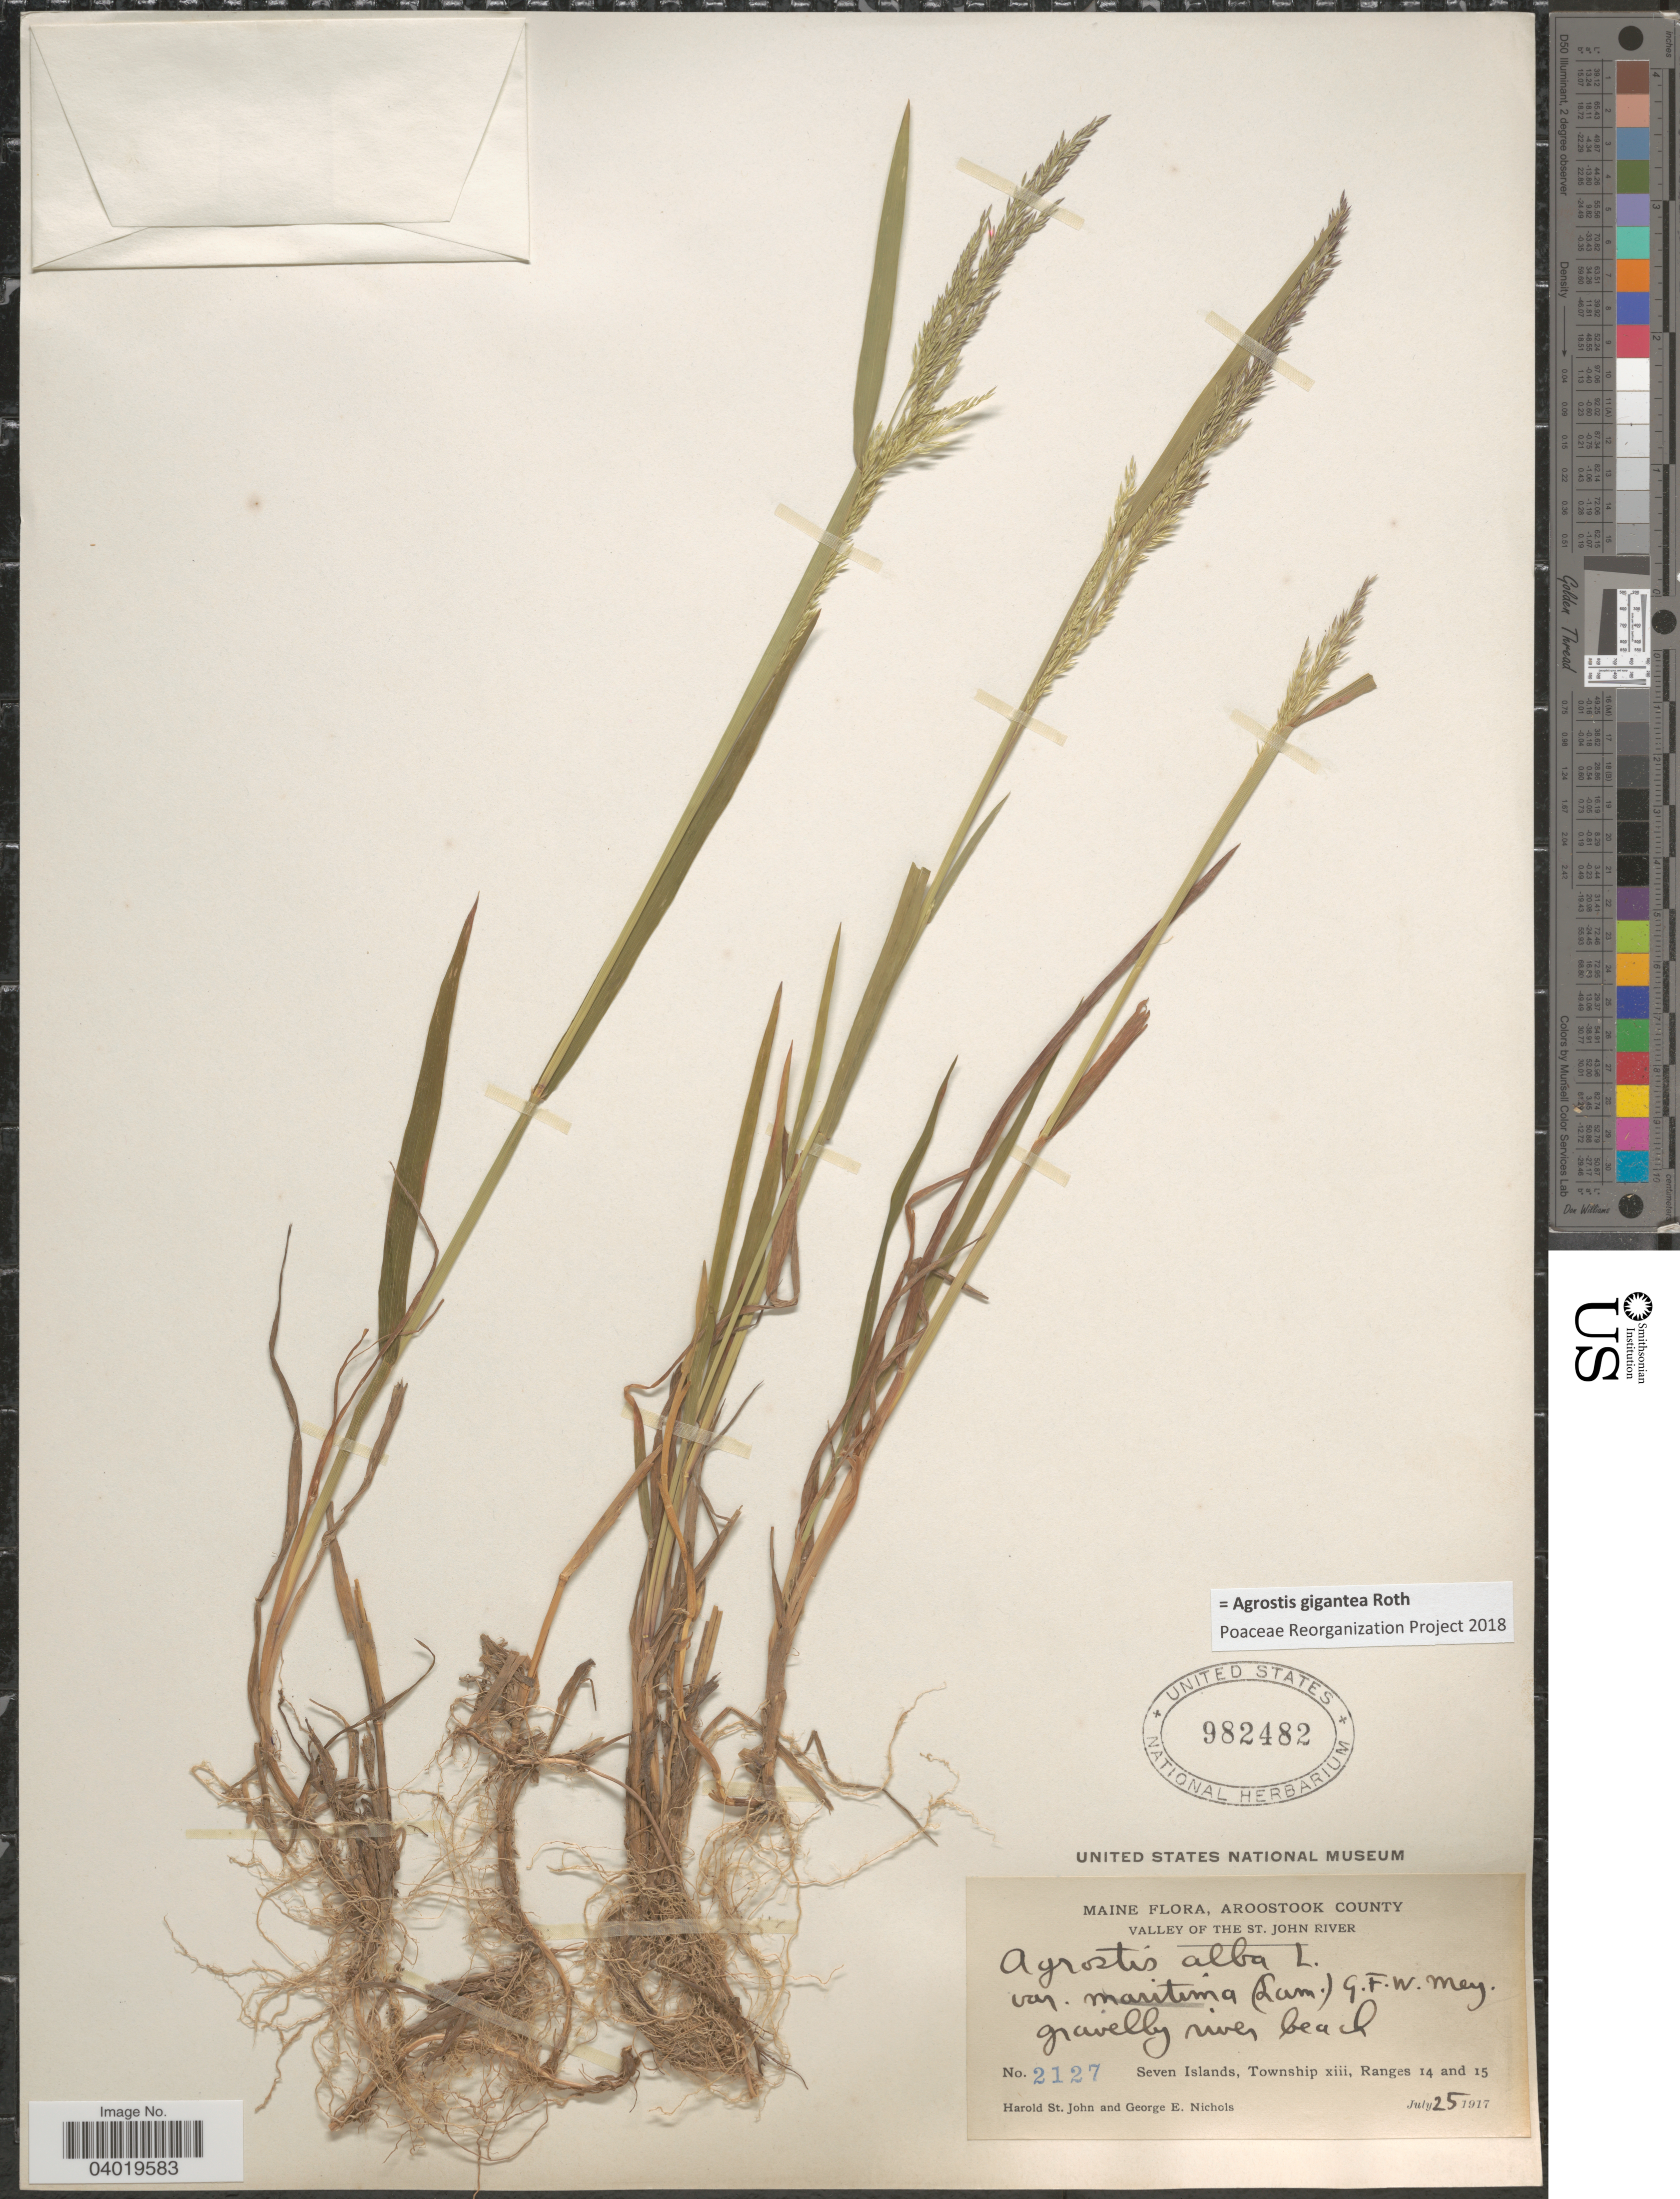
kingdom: Plantae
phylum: Tracheophyta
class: Liliopsida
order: Poales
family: Poaceae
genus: Agrostis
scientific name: Agrostis gigantea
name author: Roth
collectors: H. St. John & G. E. Nichols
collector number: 2127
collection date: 1917-07-25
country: United States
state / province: Maine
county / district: Aroostook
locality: Valley of the St. John River. Seven Islands, Township xiii, Ranges 14 and 15.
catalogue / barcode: US 982482